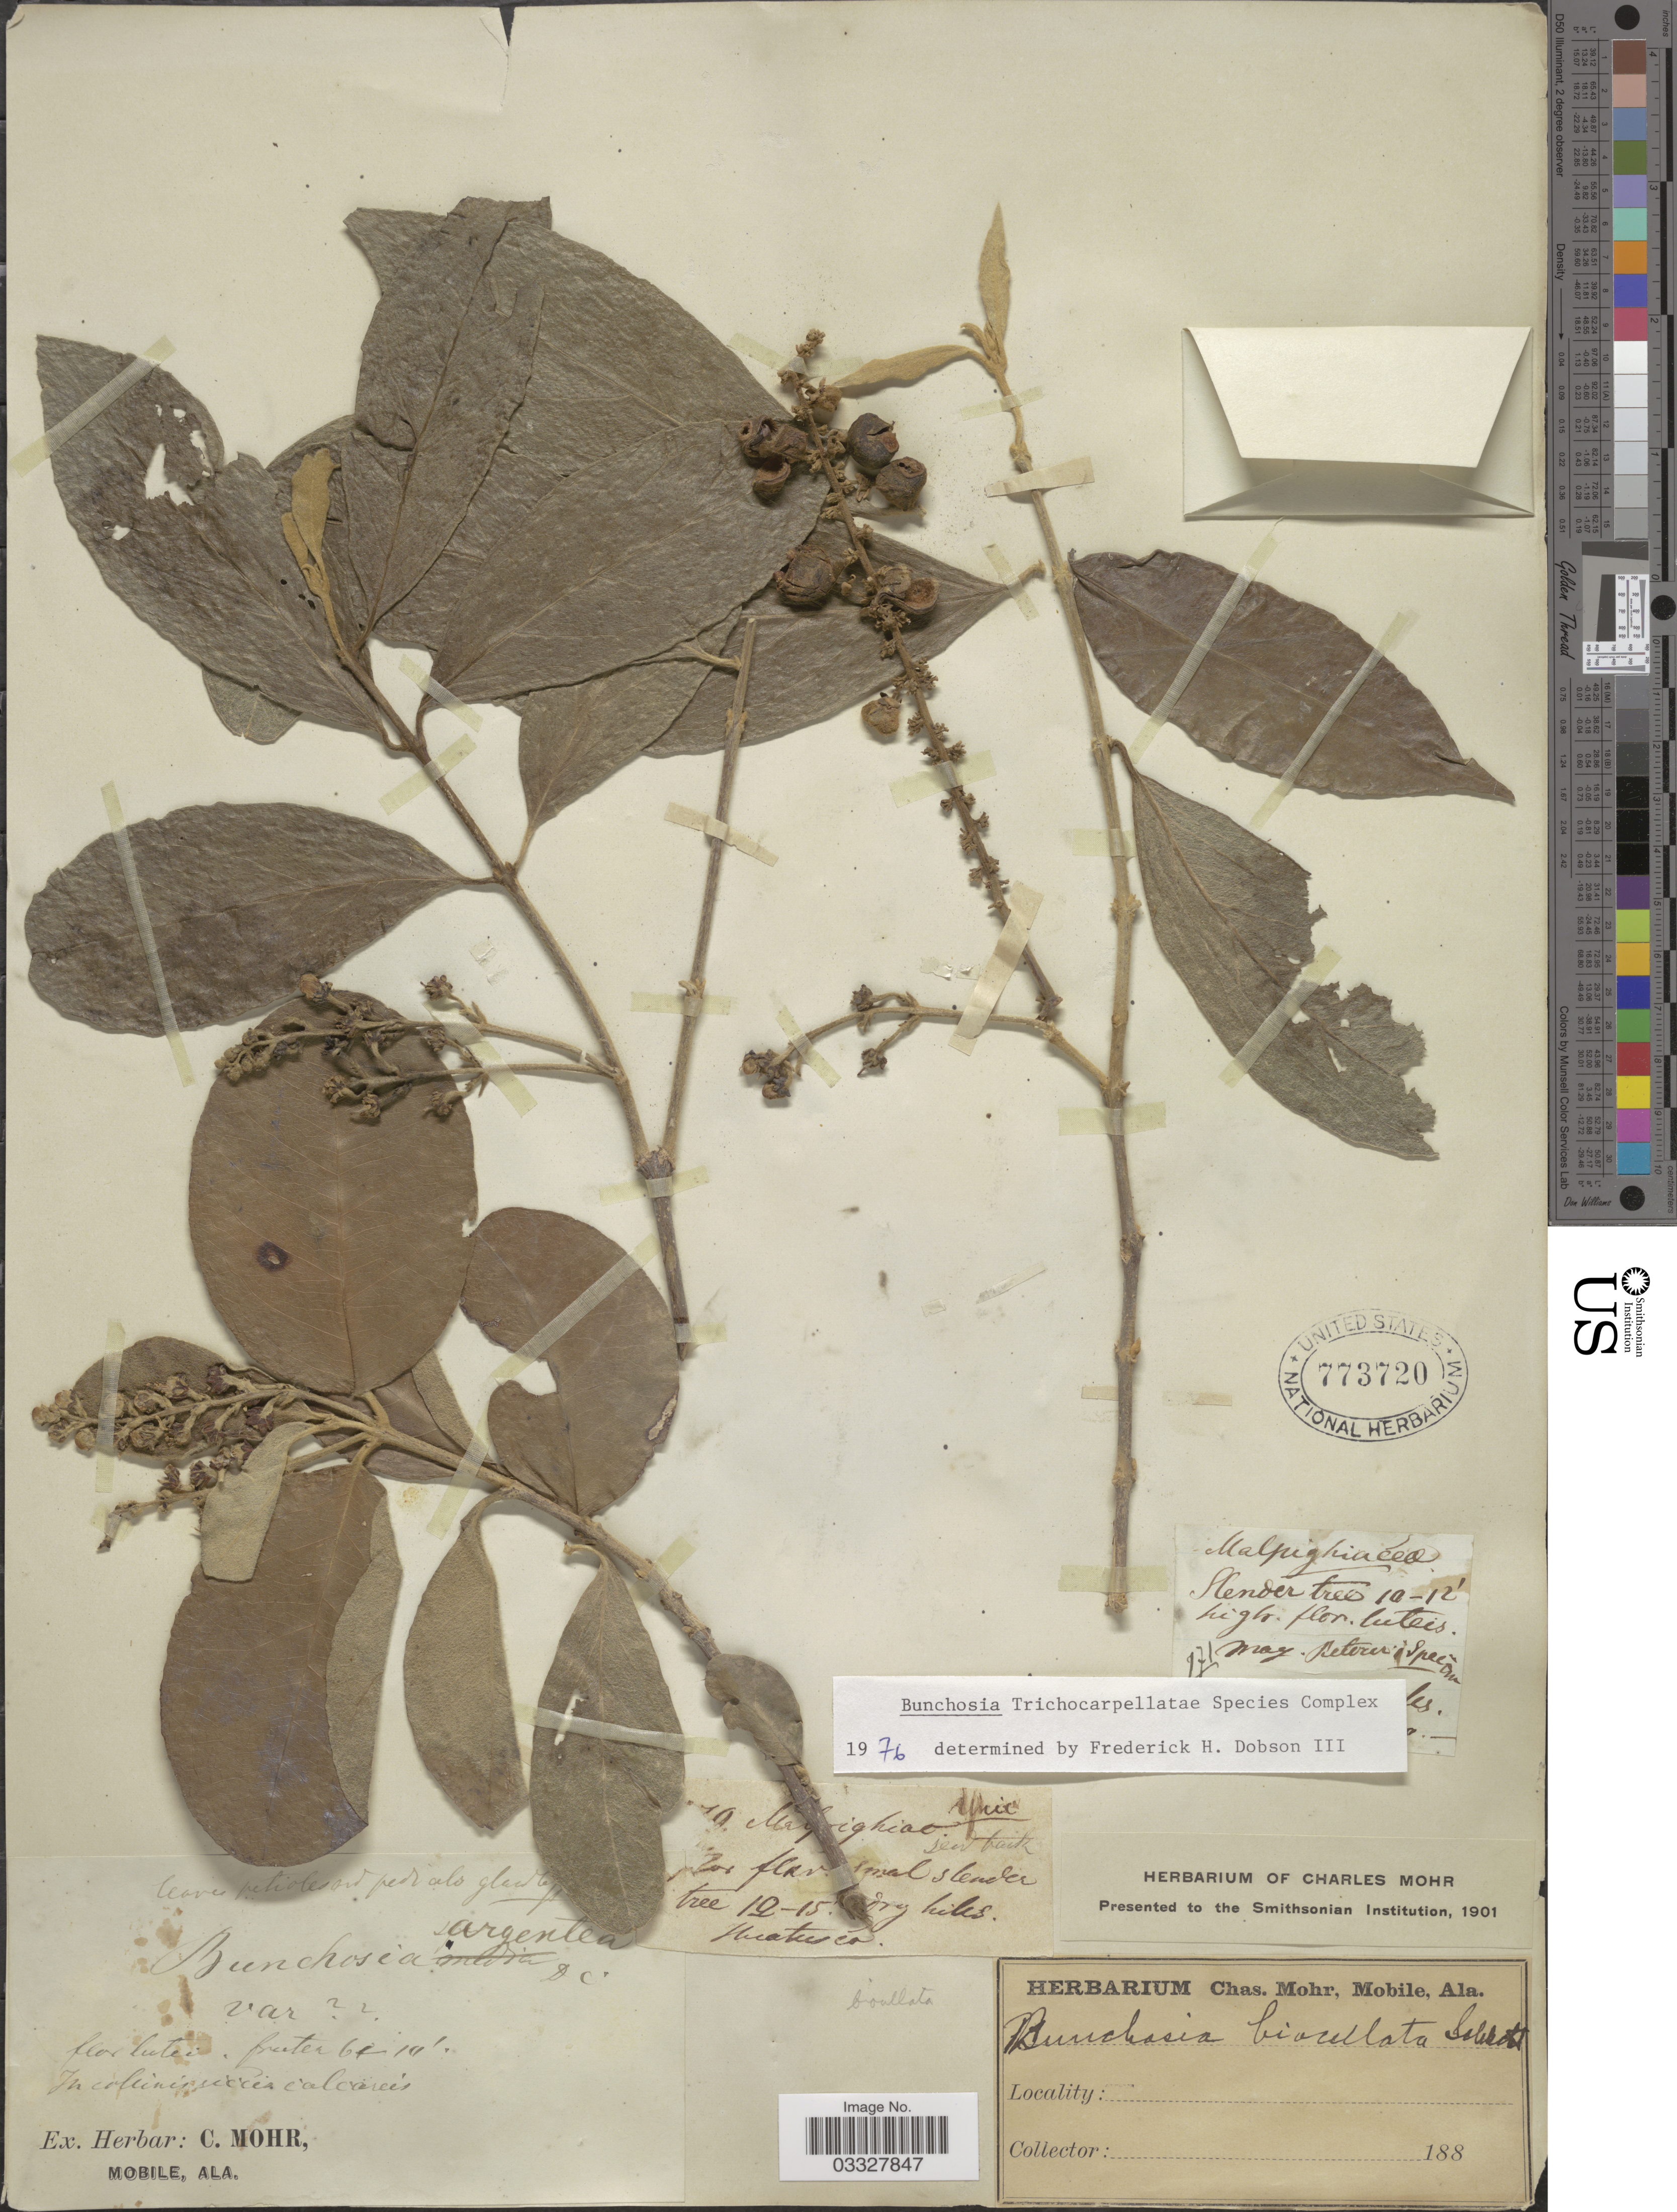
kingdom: Plantae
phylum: Tracheophyta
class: Magnoliopsida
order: Malpighiales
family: Malpighiaceae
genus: Bunchosia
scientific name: Bunchosia biocellata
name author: Schltdl.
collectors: ex herb. C. Mohr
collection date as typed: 188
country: United States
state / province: Alabama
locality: In colinis siccia calcareis.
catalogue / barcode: US 773720